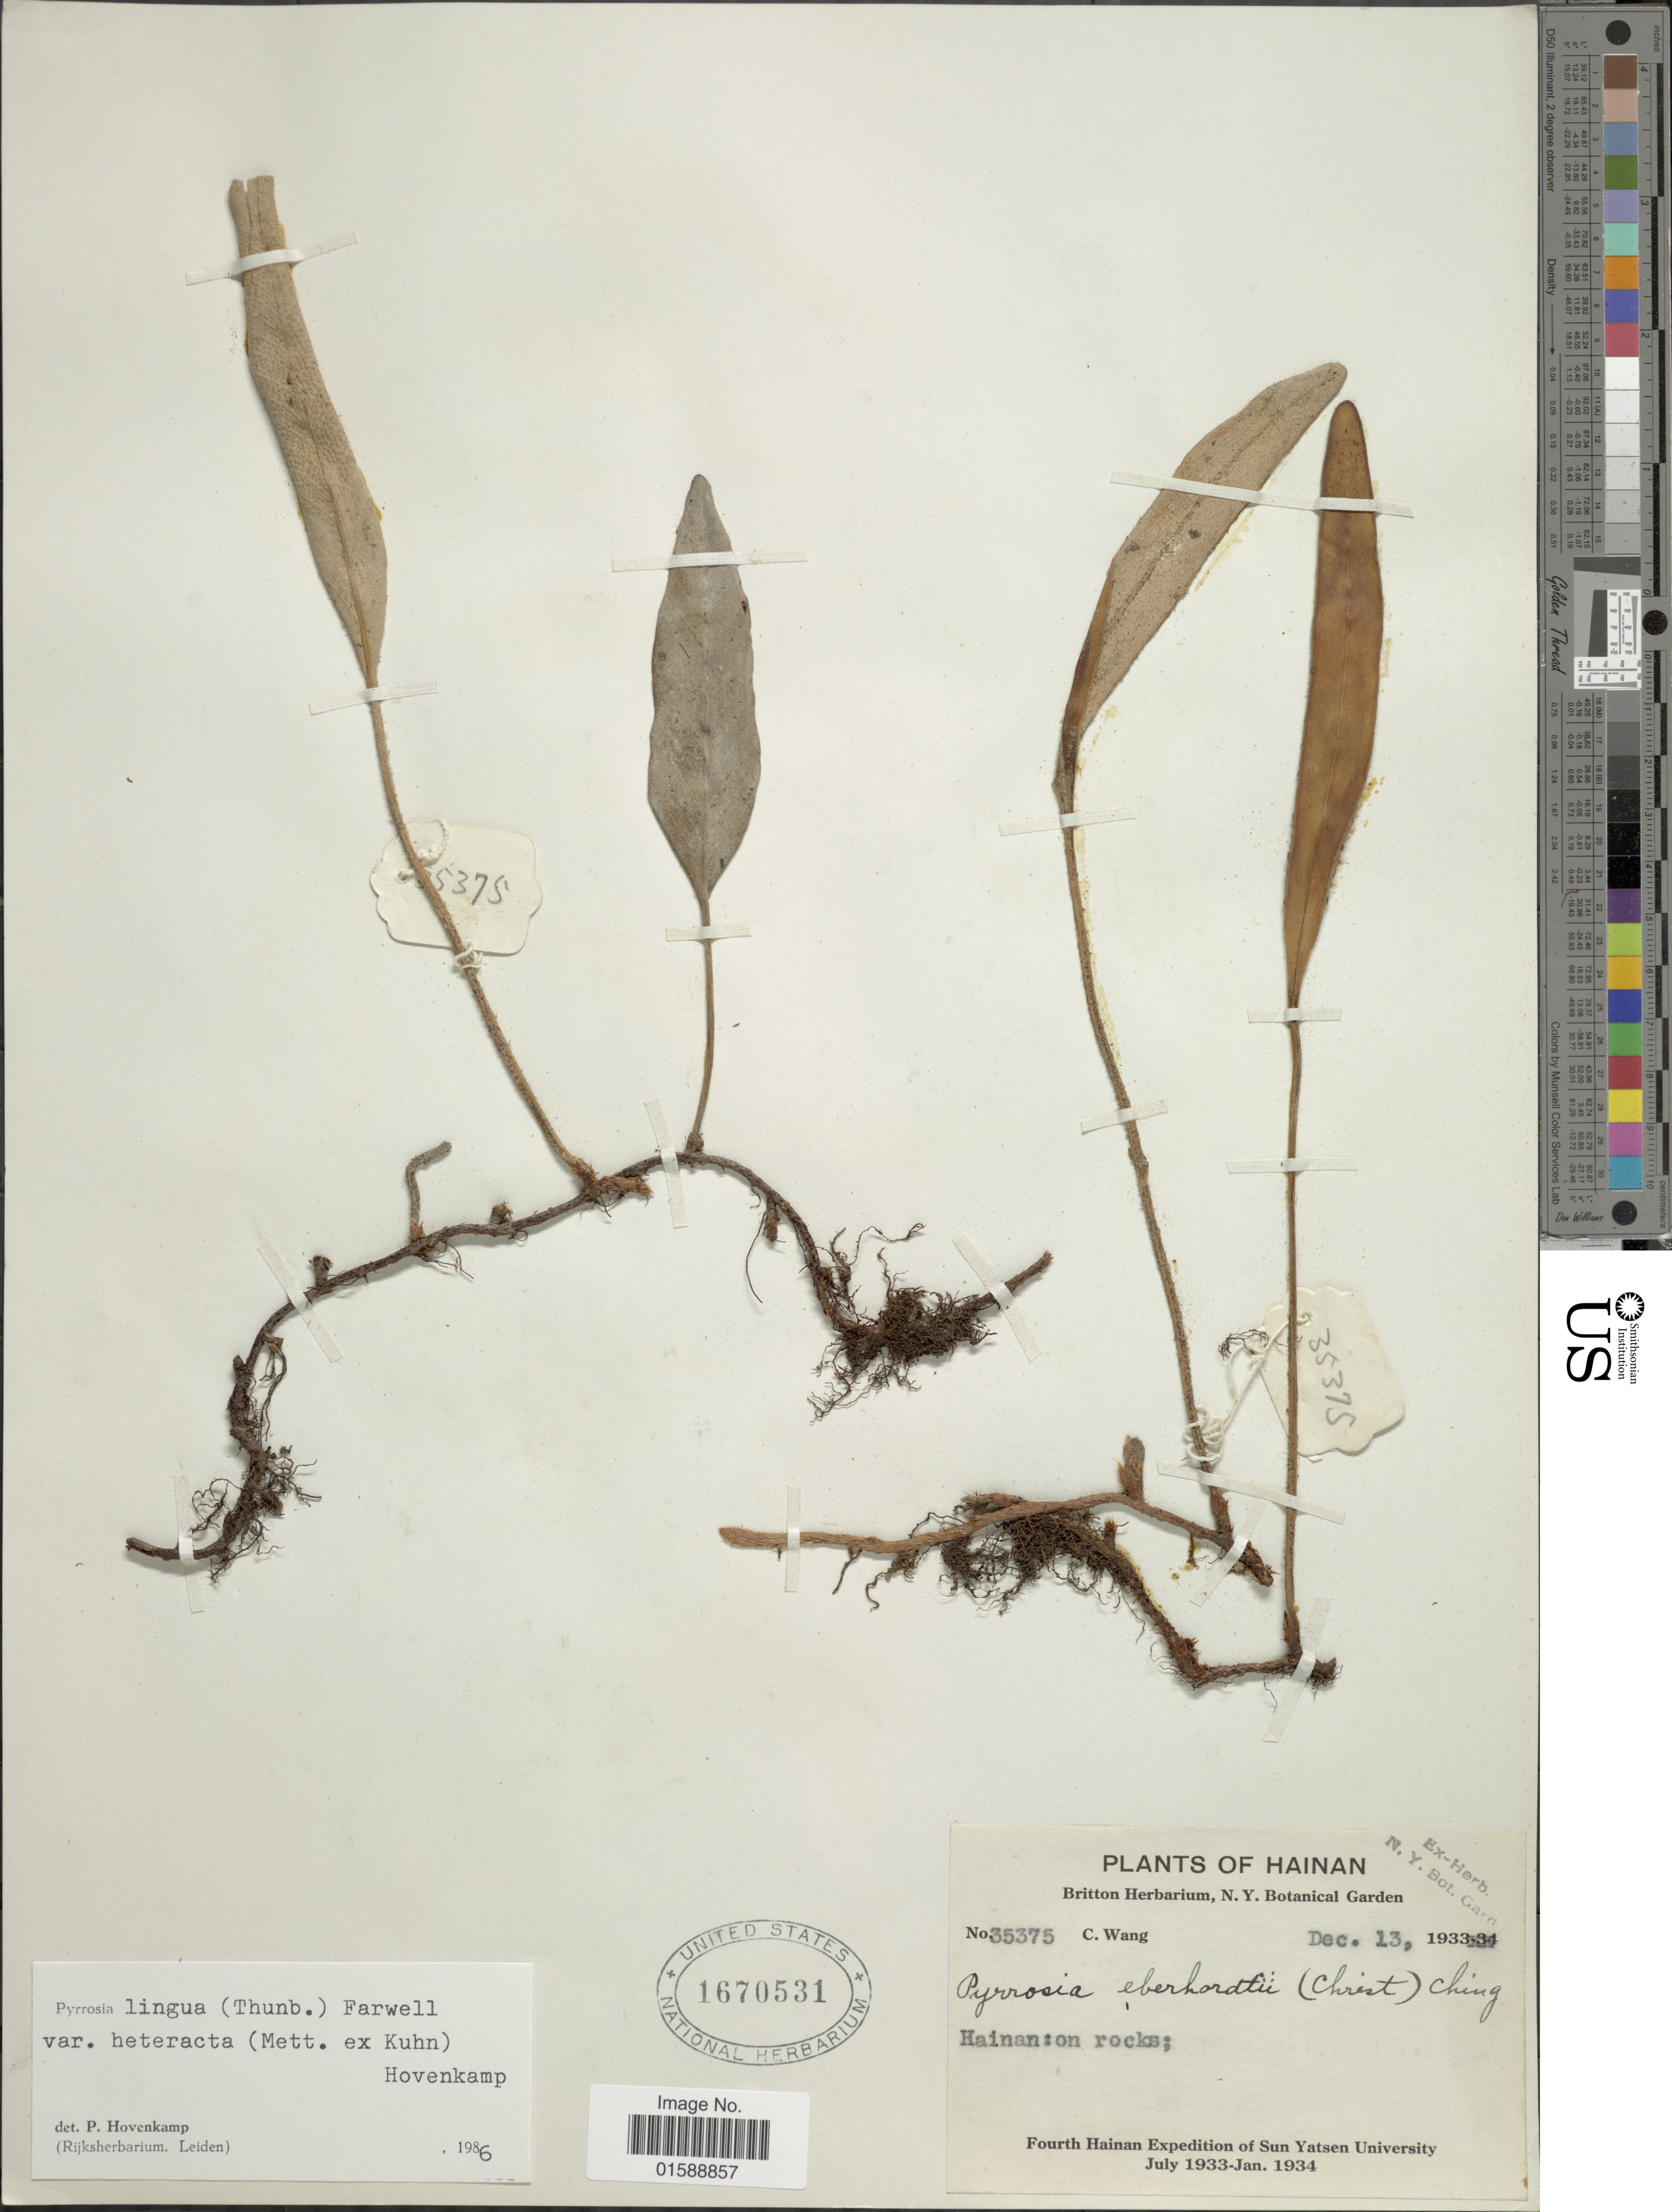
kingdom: Plantae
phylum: Tracheophyta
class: Polypodiopsida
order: Polypodiales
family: Polypodiaceae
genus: Pyrrosia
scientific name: Pyrrosia heteractis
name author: (Mett. ex Kuhn) Ching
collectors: C. Wang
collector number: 35375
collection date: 1933-12-13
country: China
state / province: Hainan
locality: On rocks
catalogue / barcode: US 1670531